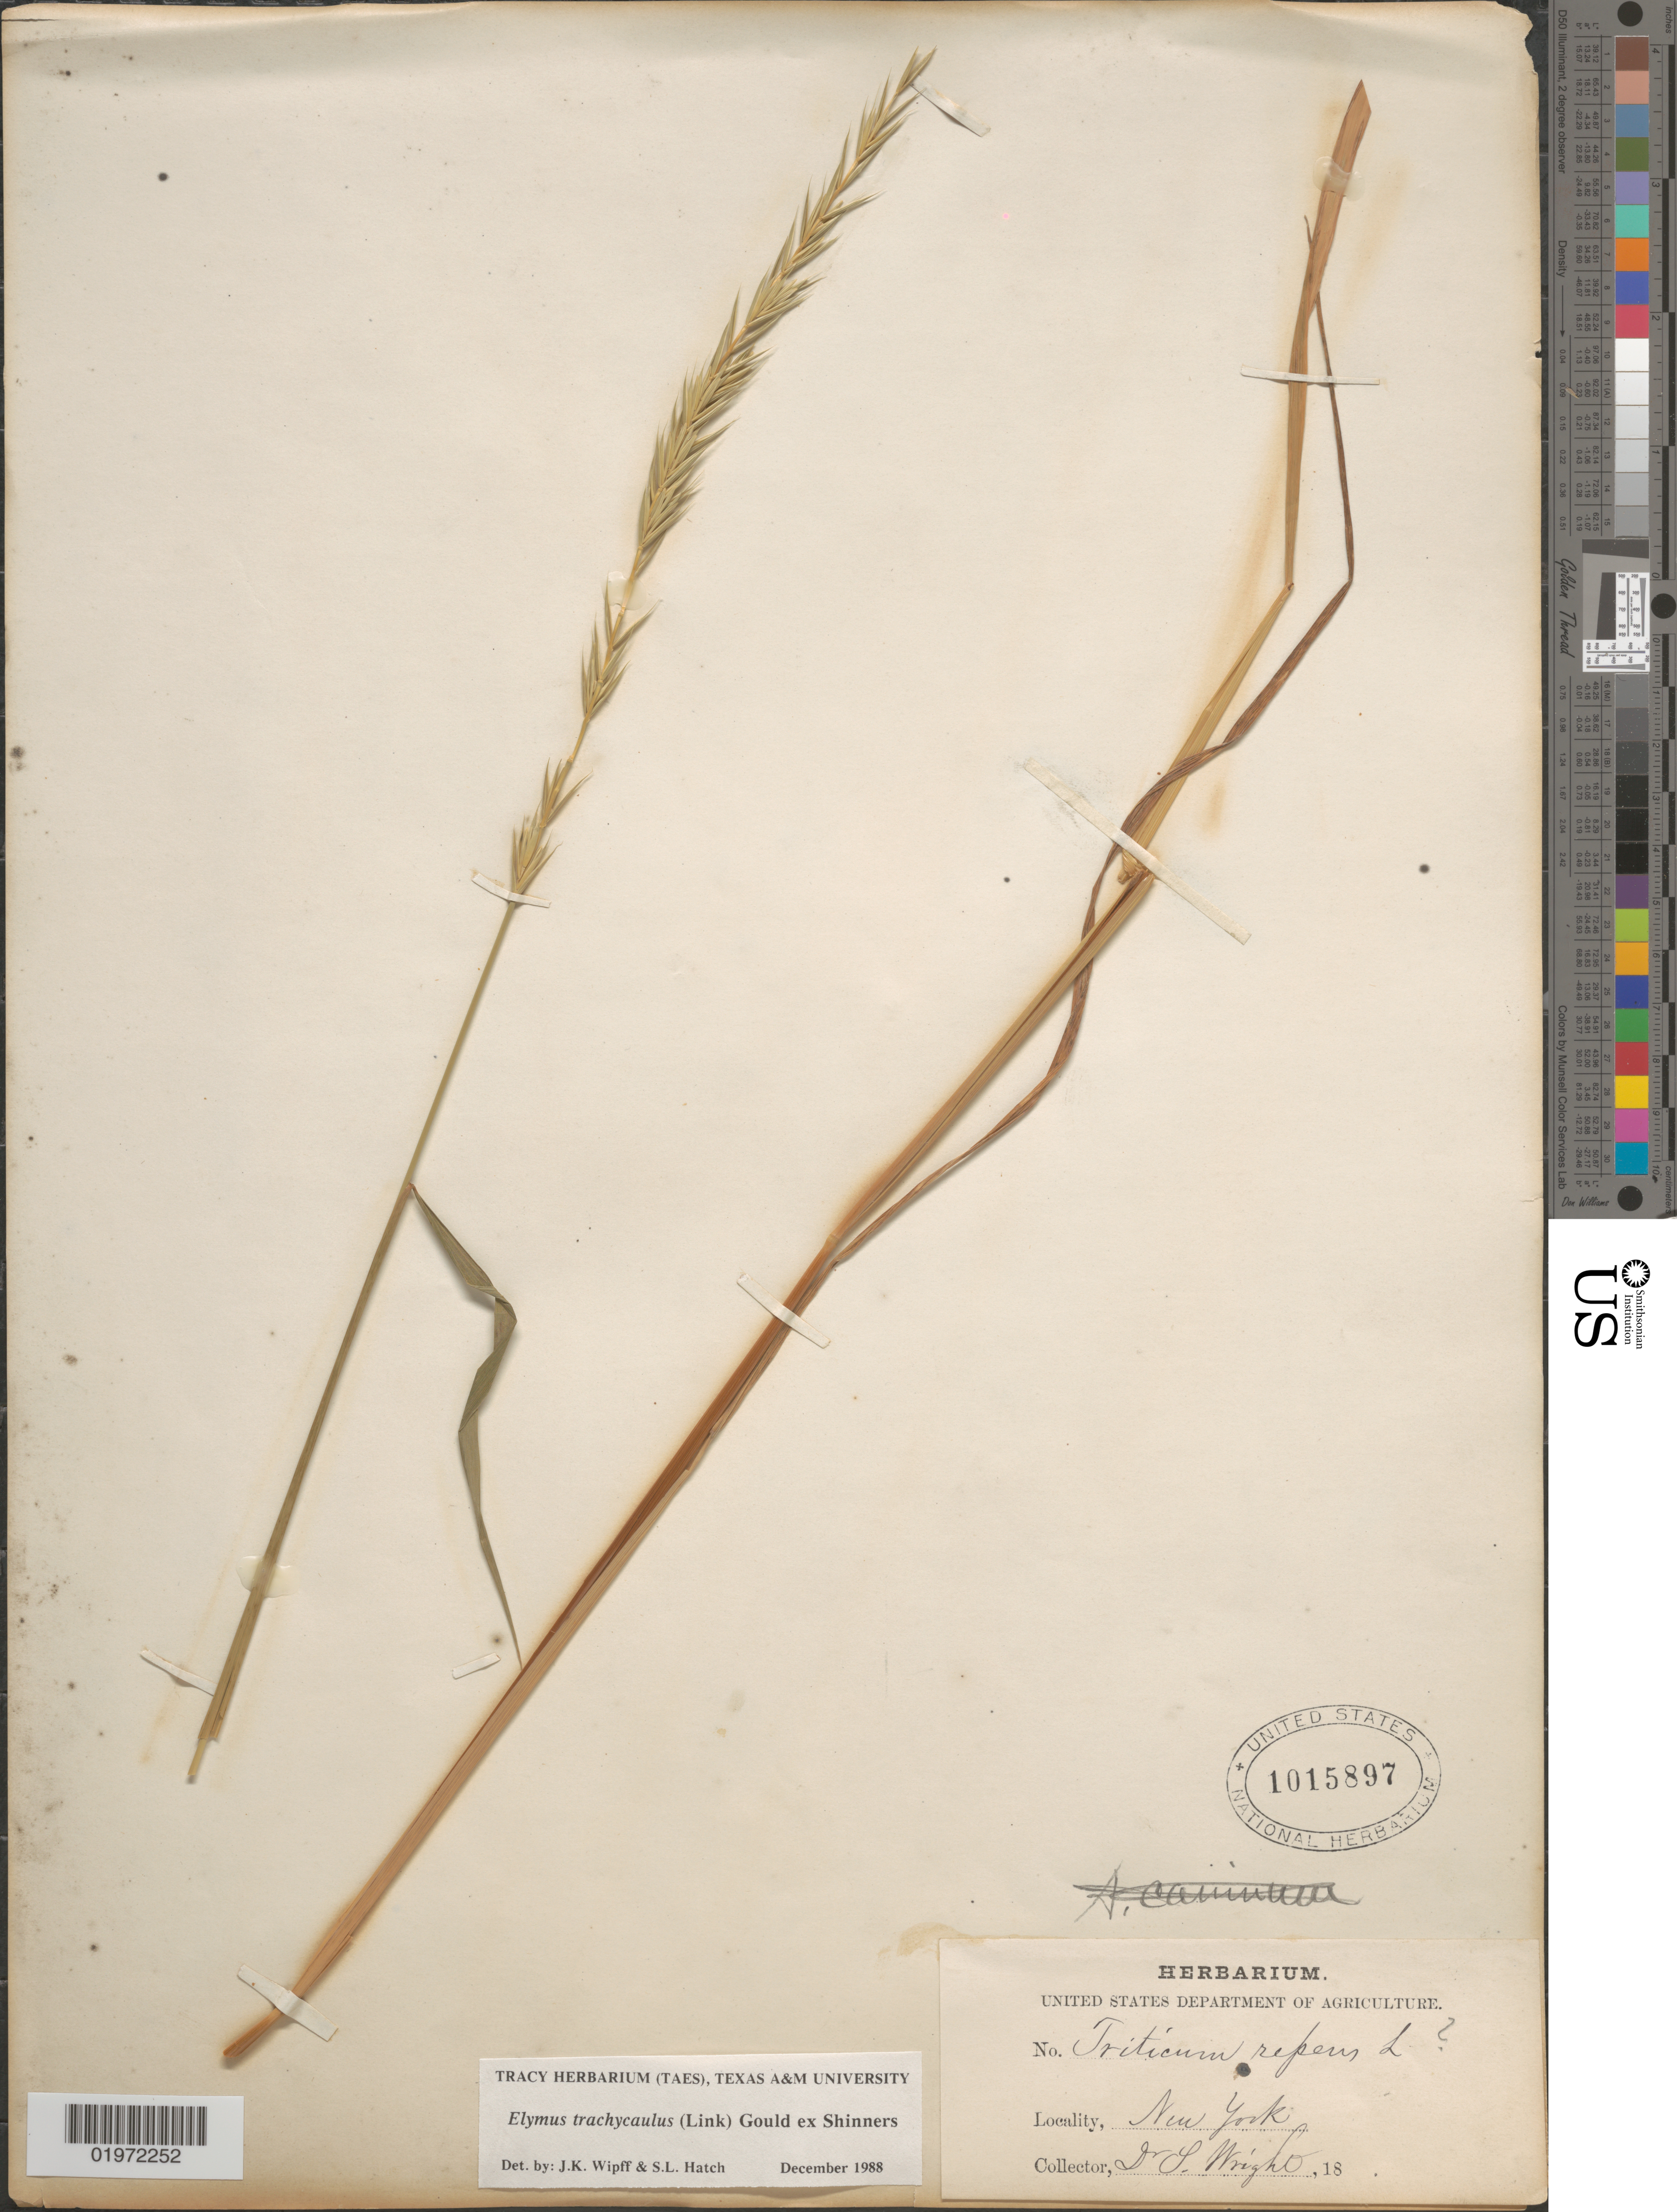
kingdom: Plantae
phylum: Tracheophyta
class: Liliopsida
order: Poales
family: Poaceae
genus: Elymus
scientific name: Elymus trachycaulus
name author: (Link) Gould ex Shinners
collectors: J. Wright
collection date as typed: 18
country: United States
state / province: New York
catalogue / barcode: US 1015897